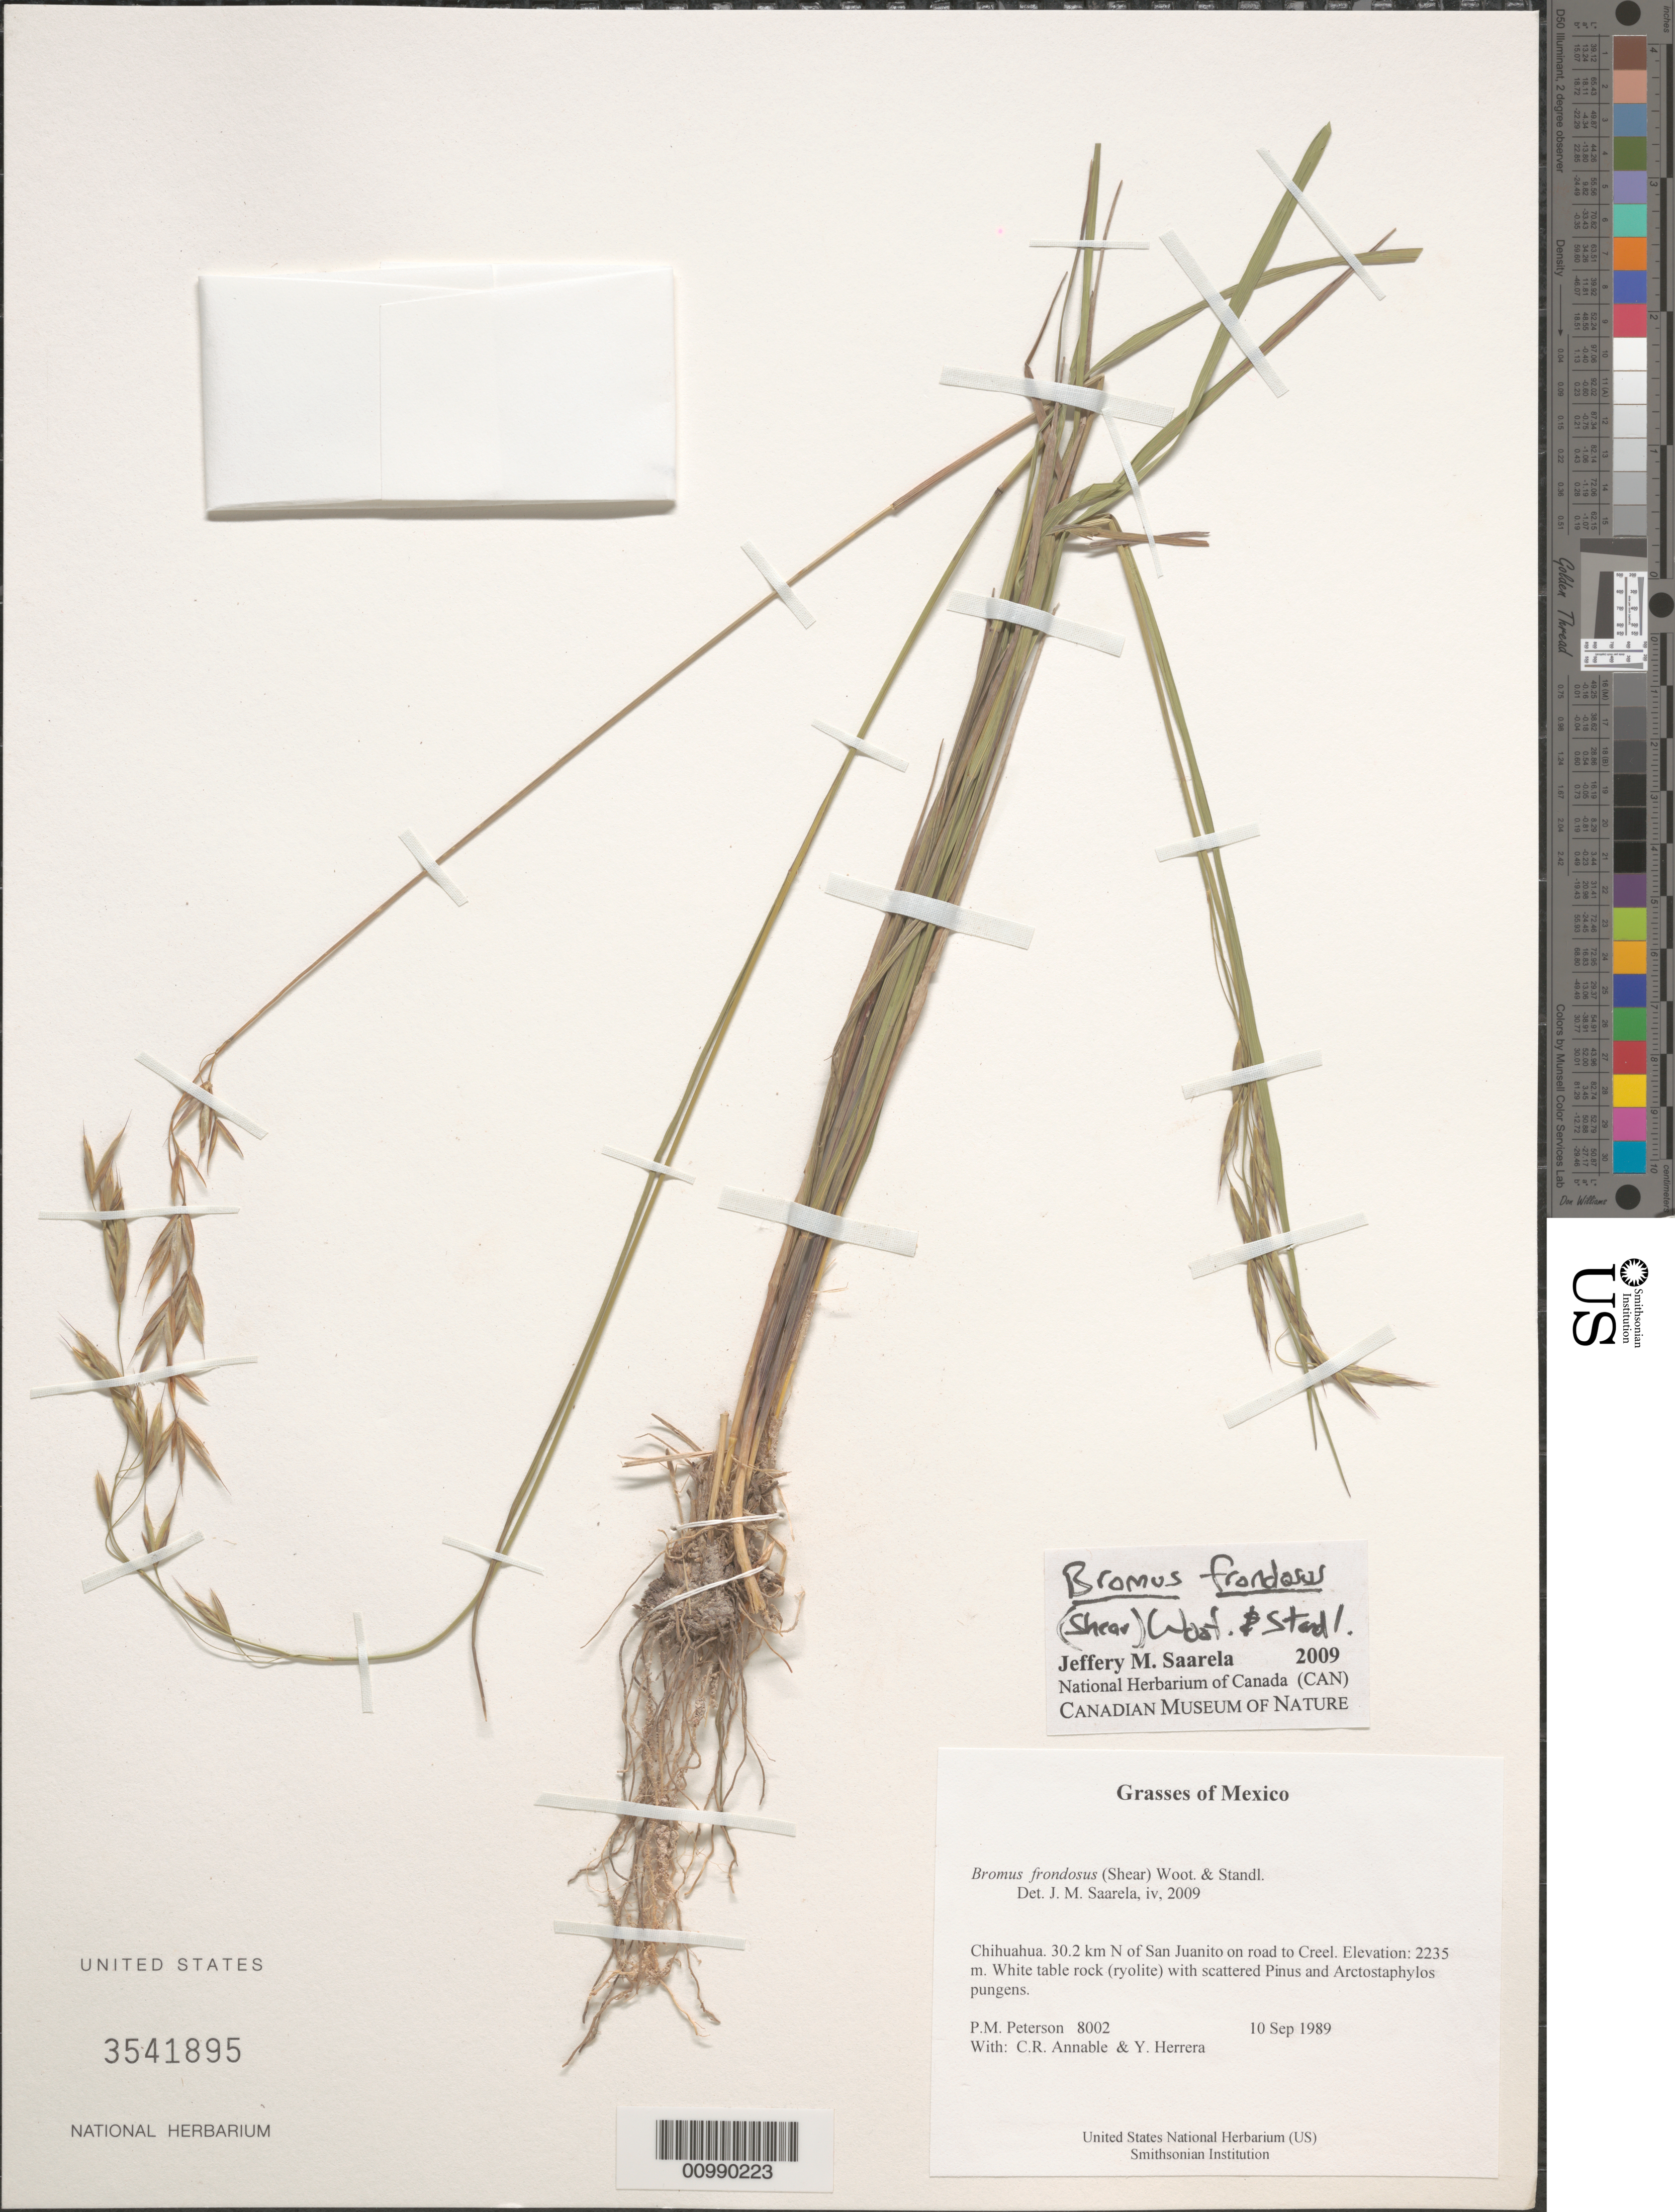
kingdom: Plantae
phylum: Tracheophyta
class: Liliopsida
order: Poales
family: Poaceae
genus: Bromus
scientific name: Bromus frondosus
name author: (Shear) Wooton & Standl.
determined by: Saarela, J. M., (CAN), Canadian Museum of Nature (CANADA)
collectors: P. M. Peterson, C. R. Annable & Y. Herrera Arrieta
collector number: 08002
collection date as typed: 10 Sep 1989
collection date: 1989-09-10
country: Mexico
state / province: Chihuahua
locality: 30.2 km N of San Juanito on road to Creel.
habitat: White table rock (ryolite) with scattered Pinus and Arctostaphylos pungens.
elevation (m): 2235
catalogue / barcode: US 3541895